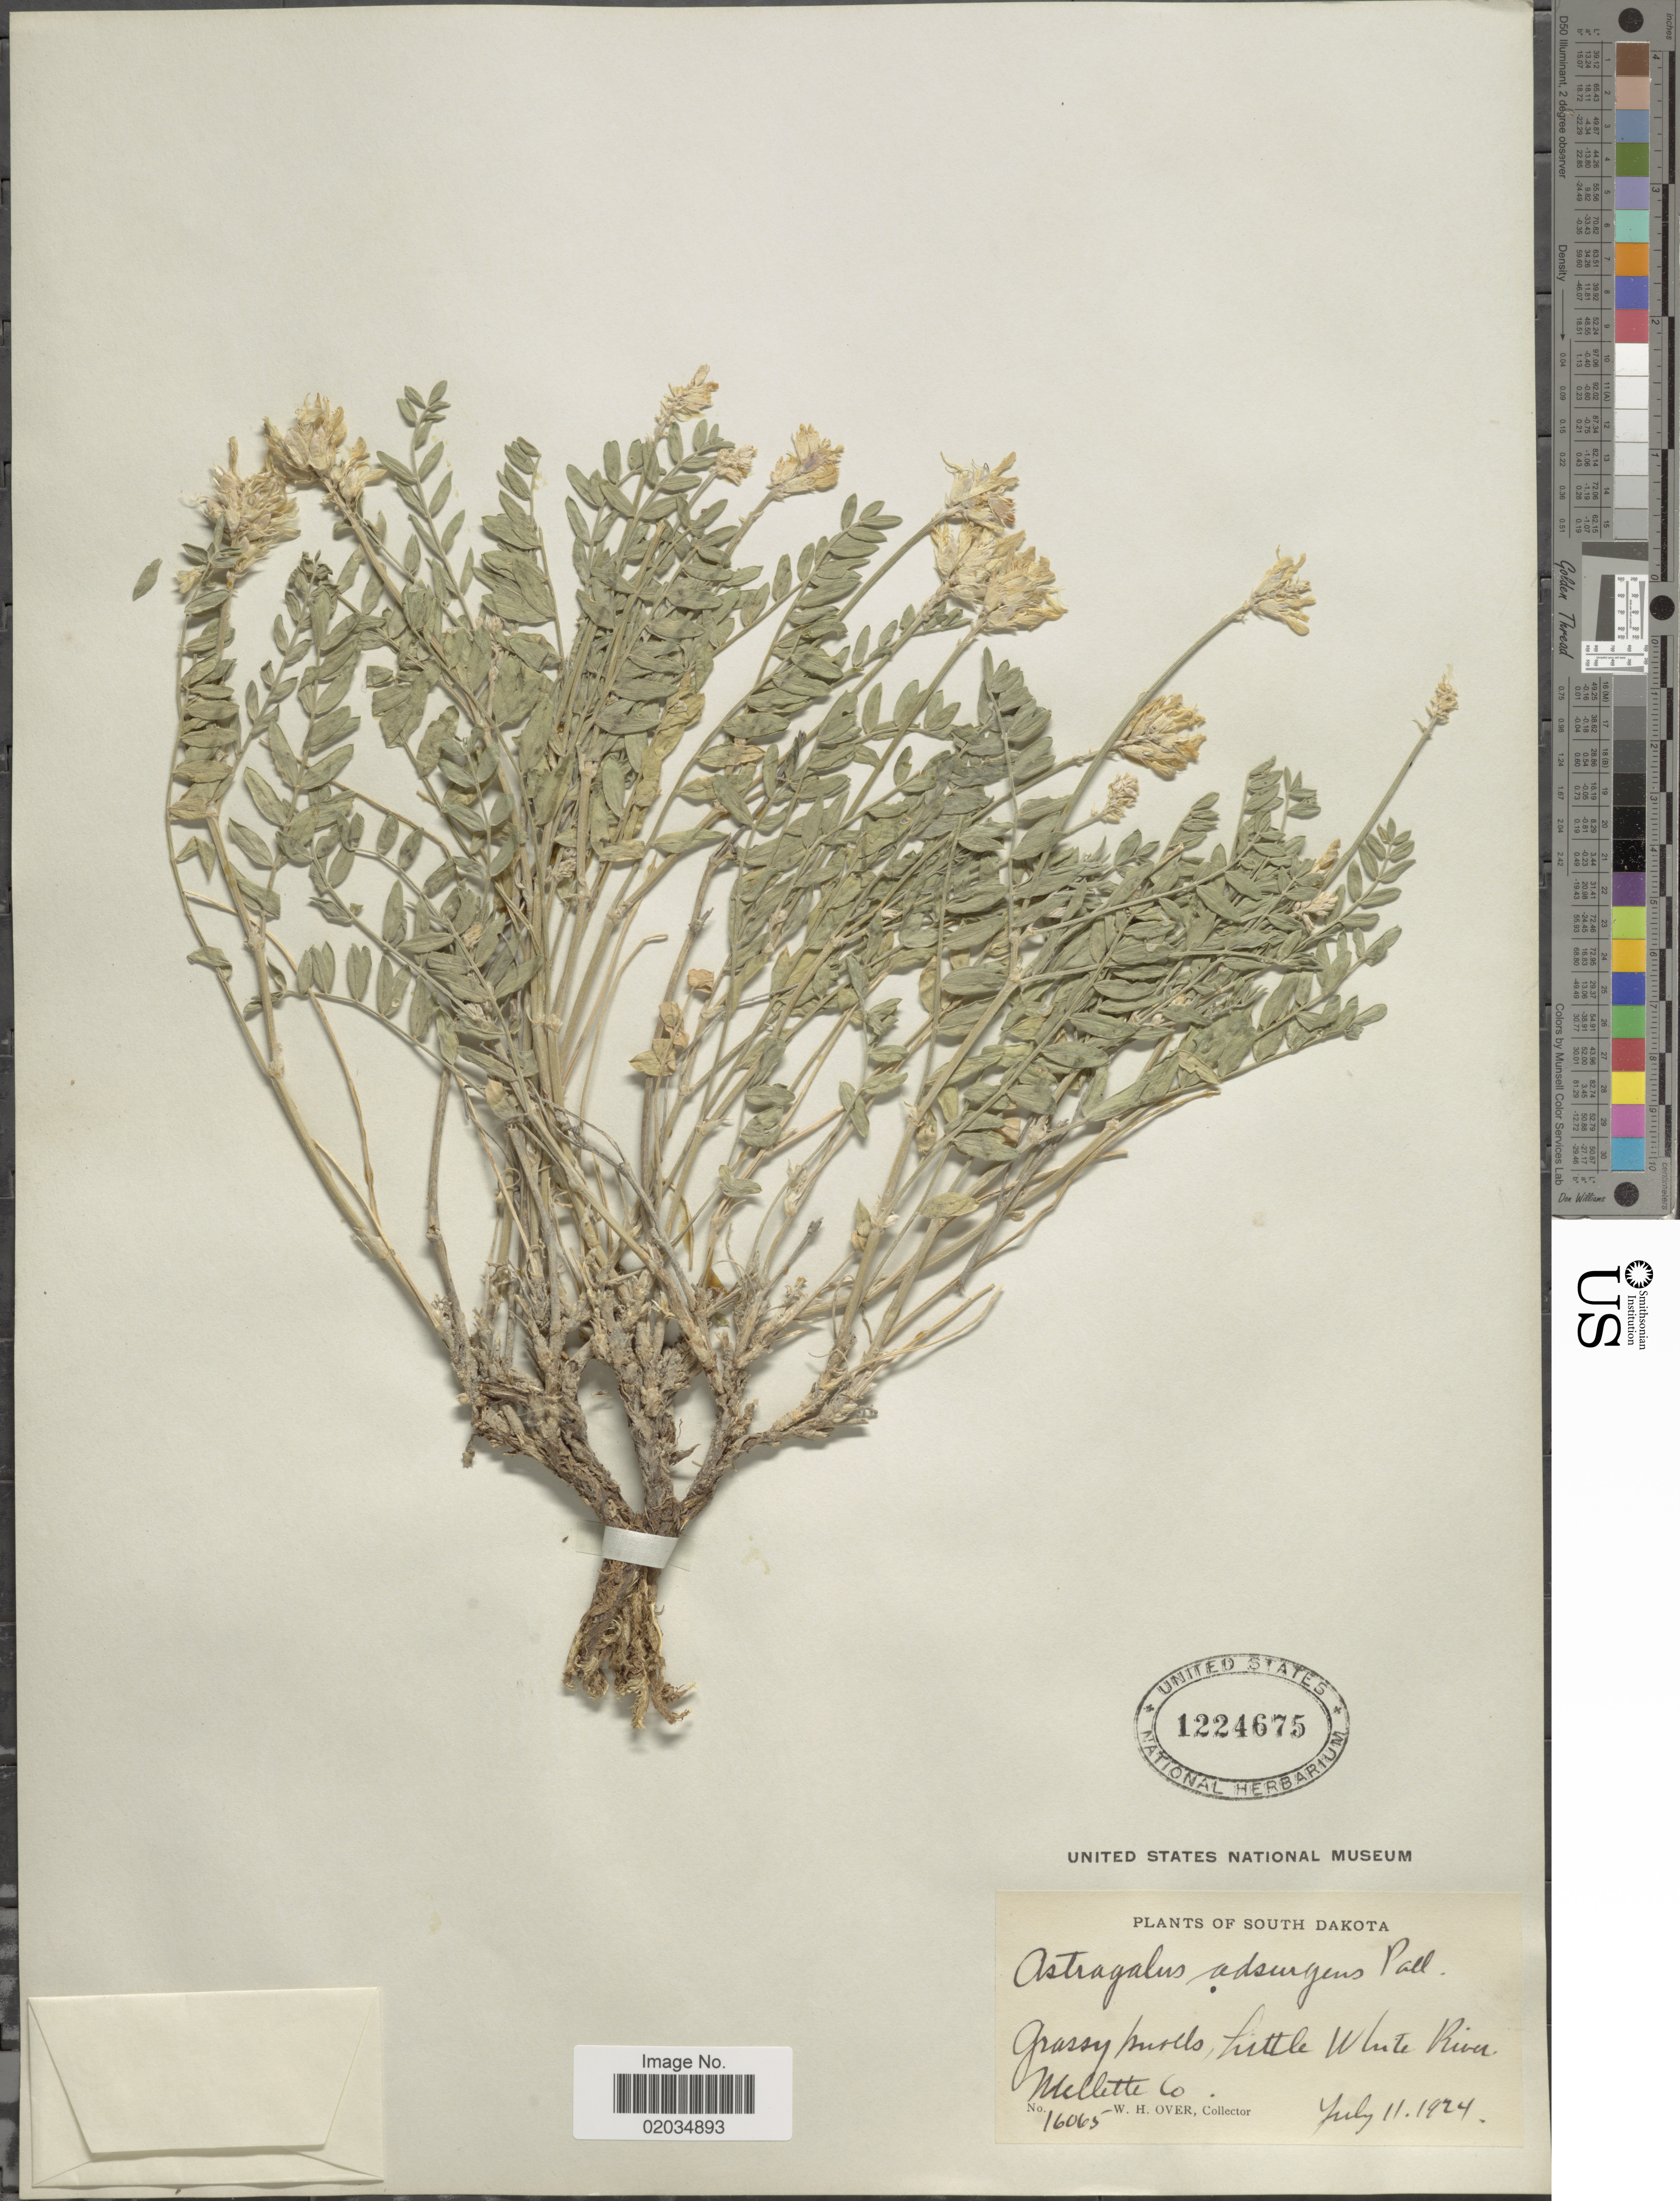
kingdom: Plantae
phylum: Tracheophyta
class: Magnoliopsida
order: Fabales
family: Fabaceae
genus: Astragalus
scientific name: Astragalus adsurgens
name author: Pall.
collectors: W. Over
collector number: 16065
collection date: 1924-07-11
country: United States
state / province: South Dakota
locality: Little White River, Mellette Co.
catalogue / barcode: US 1224675